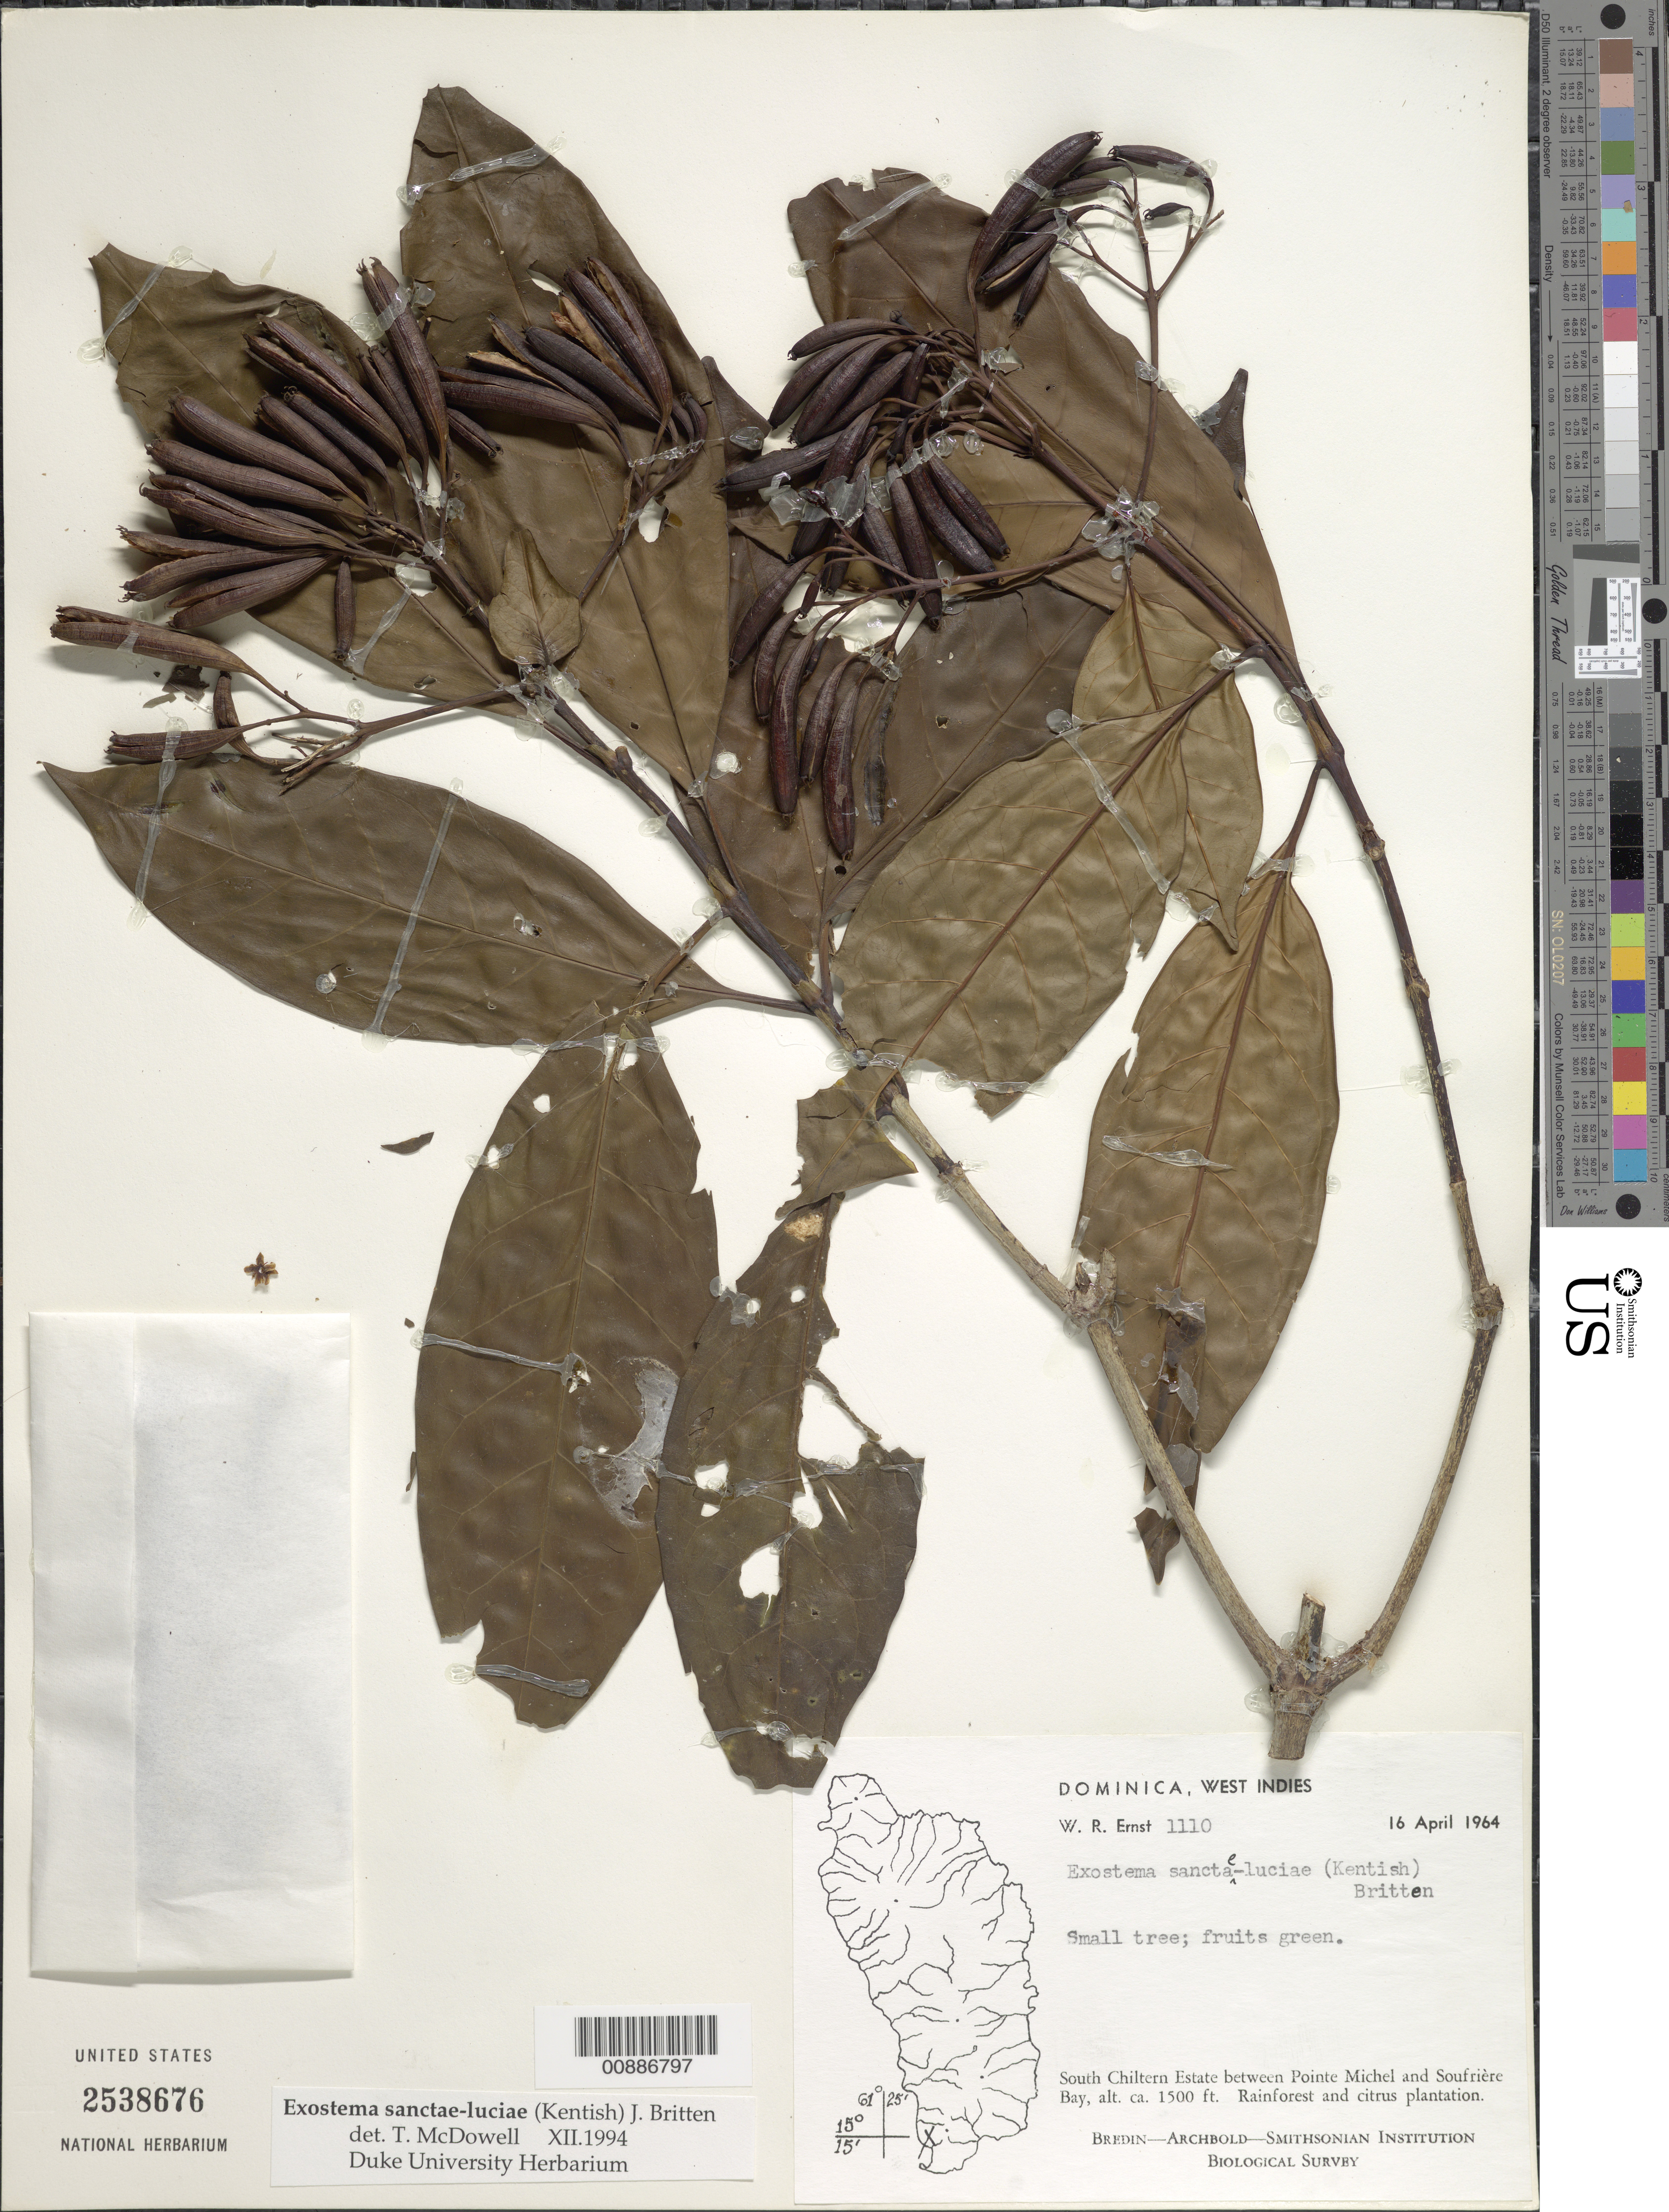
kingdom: Plantae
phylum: Tracheophyta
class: Magnoliopsida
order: Gentianales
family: Rubiaceae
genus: Exostema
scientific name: Exostema sanctae-luciae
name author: (Kentish) Britten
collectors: W. R. Ernst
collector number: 1110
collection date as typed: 16 Apr 1964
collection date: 1964-04-16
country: Dominica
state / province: St. Luke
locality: South Chiltern Estate, between Pointe Michel and Soufrière Bay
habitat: Rainforest and citrus plantation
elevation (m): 457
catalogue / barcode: US 2538676